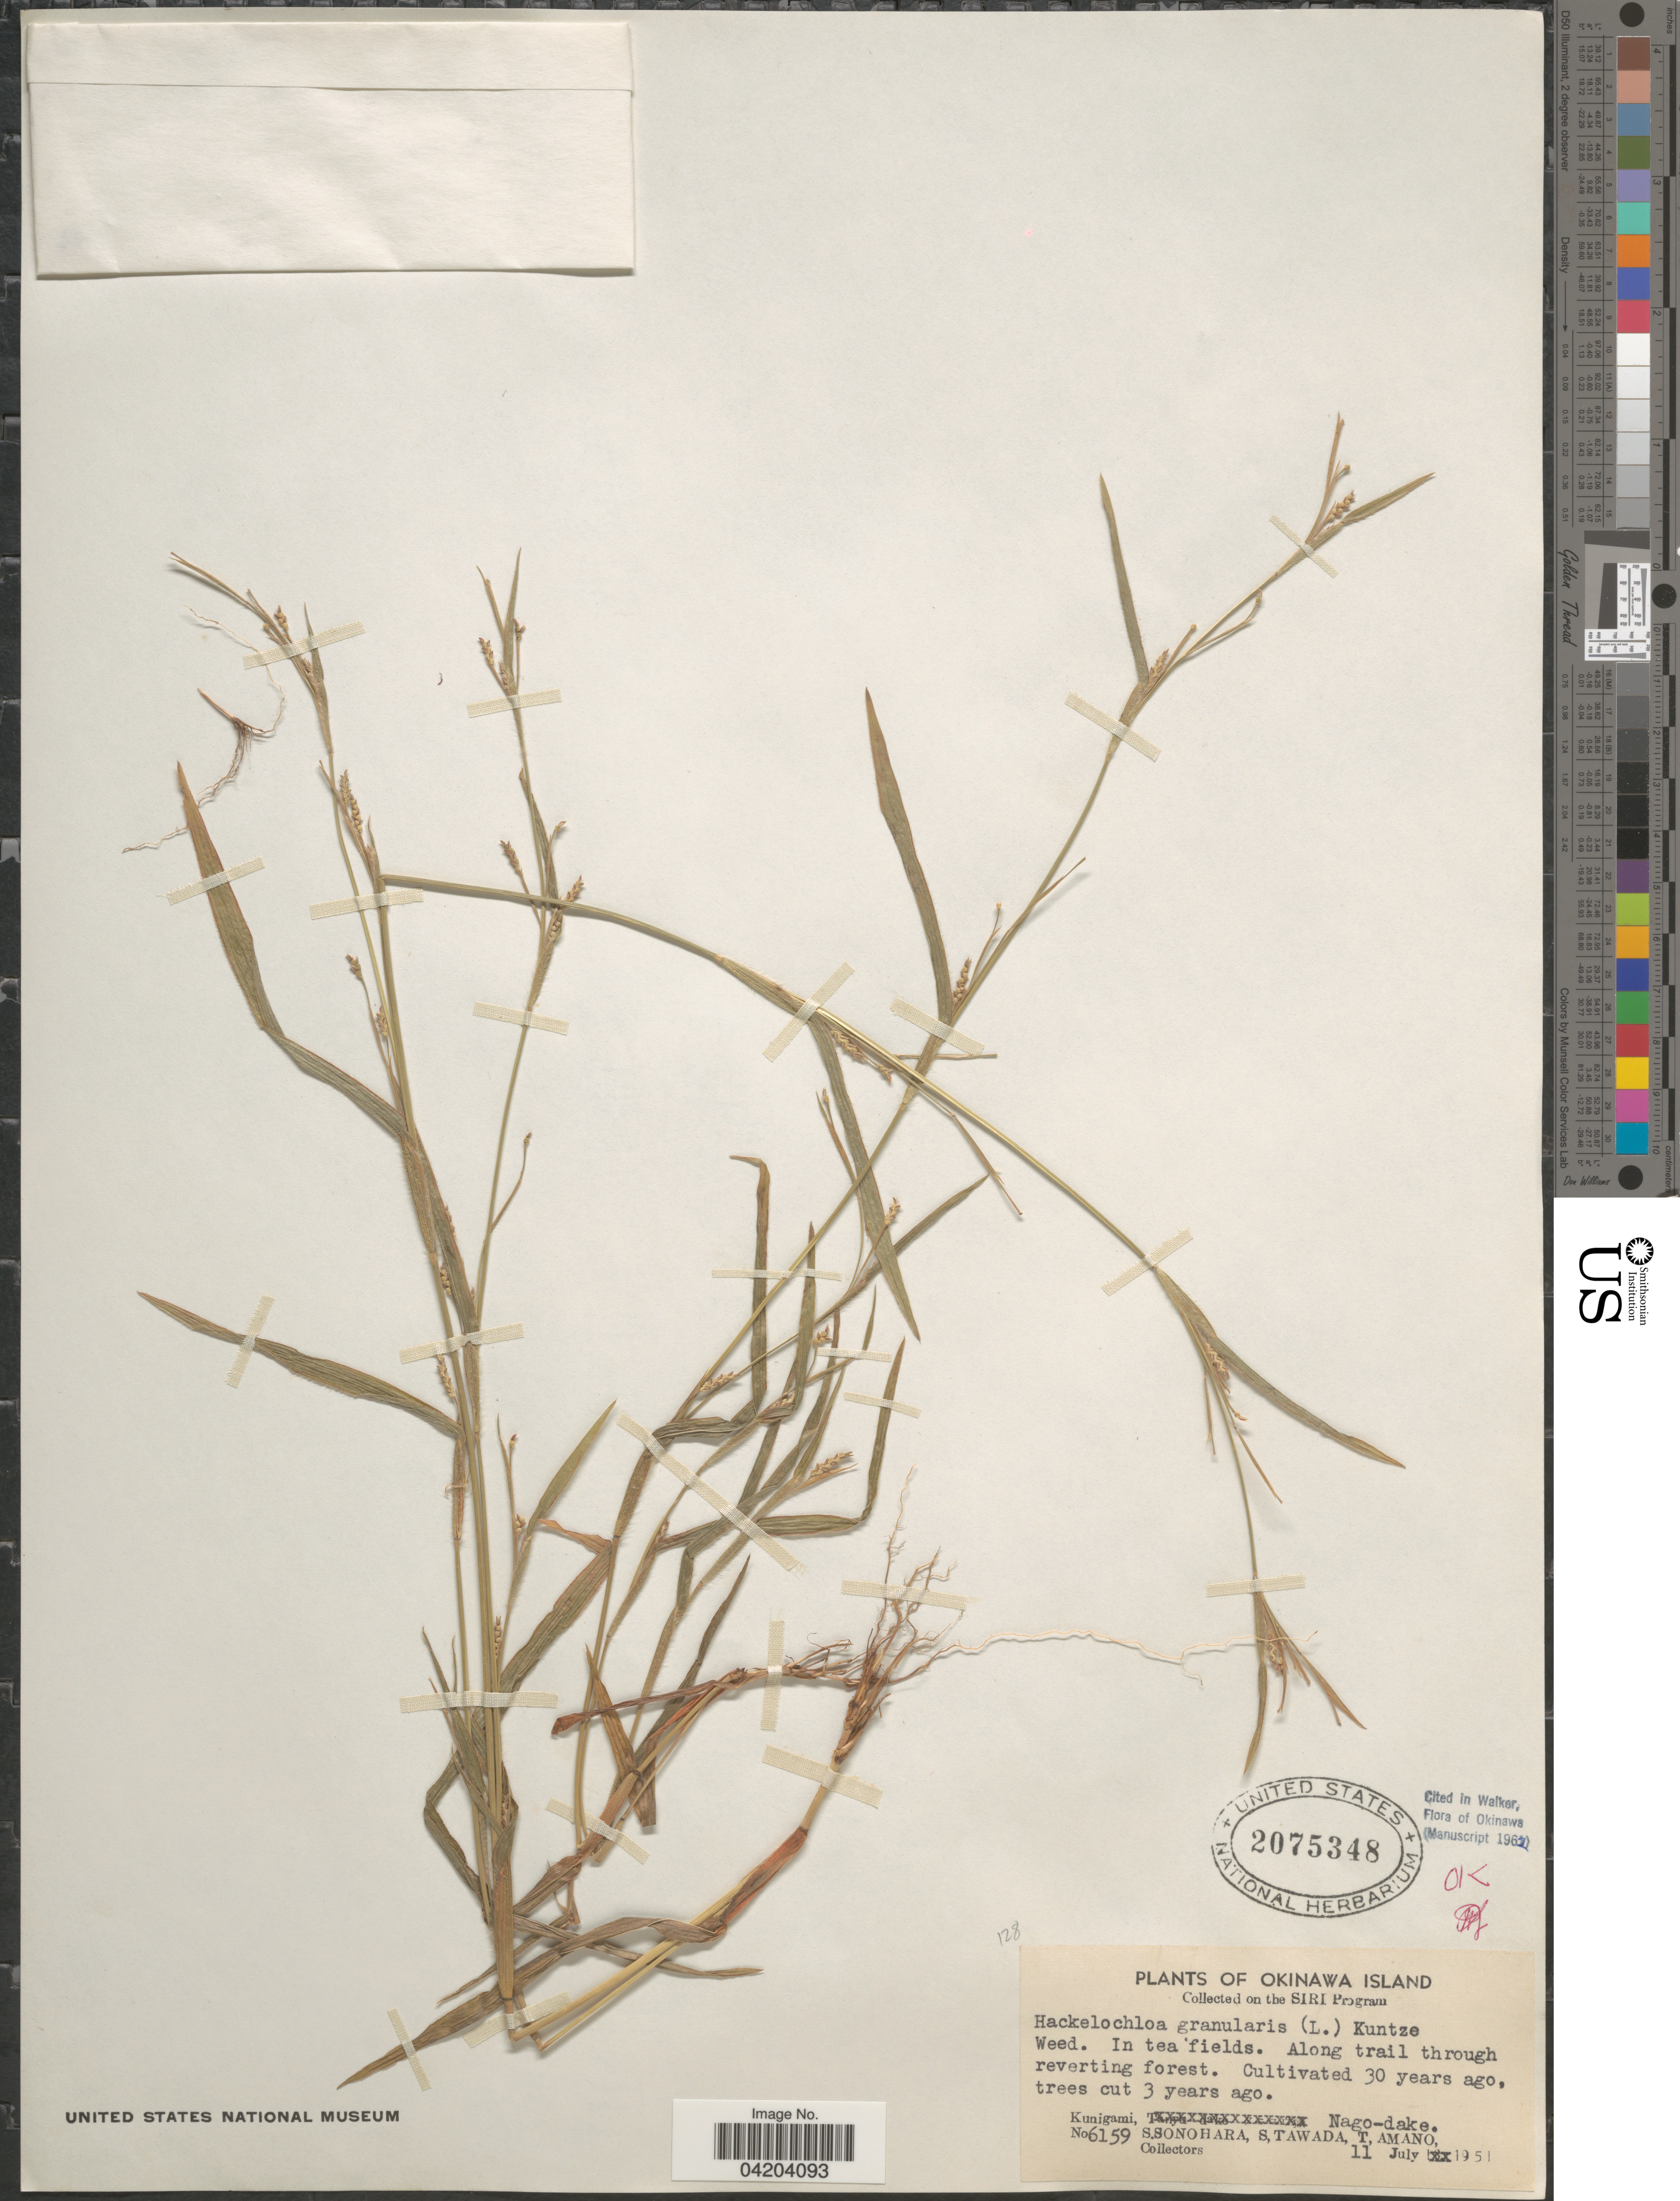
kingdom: Plantae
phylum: Tracheophyta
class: Liliopsida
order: Poales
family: Poaceae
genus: Mnesithea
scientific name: Mnesithea granularis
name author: (L.) de Koning & Sosef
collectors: S. Sonohara, S. Tawada & T. Amano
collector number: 6159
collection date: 1951-07-11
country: Japan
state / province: Okinawa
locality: Okinawa Island. Kunigami, Nago-dake.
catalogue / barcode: US 2075348